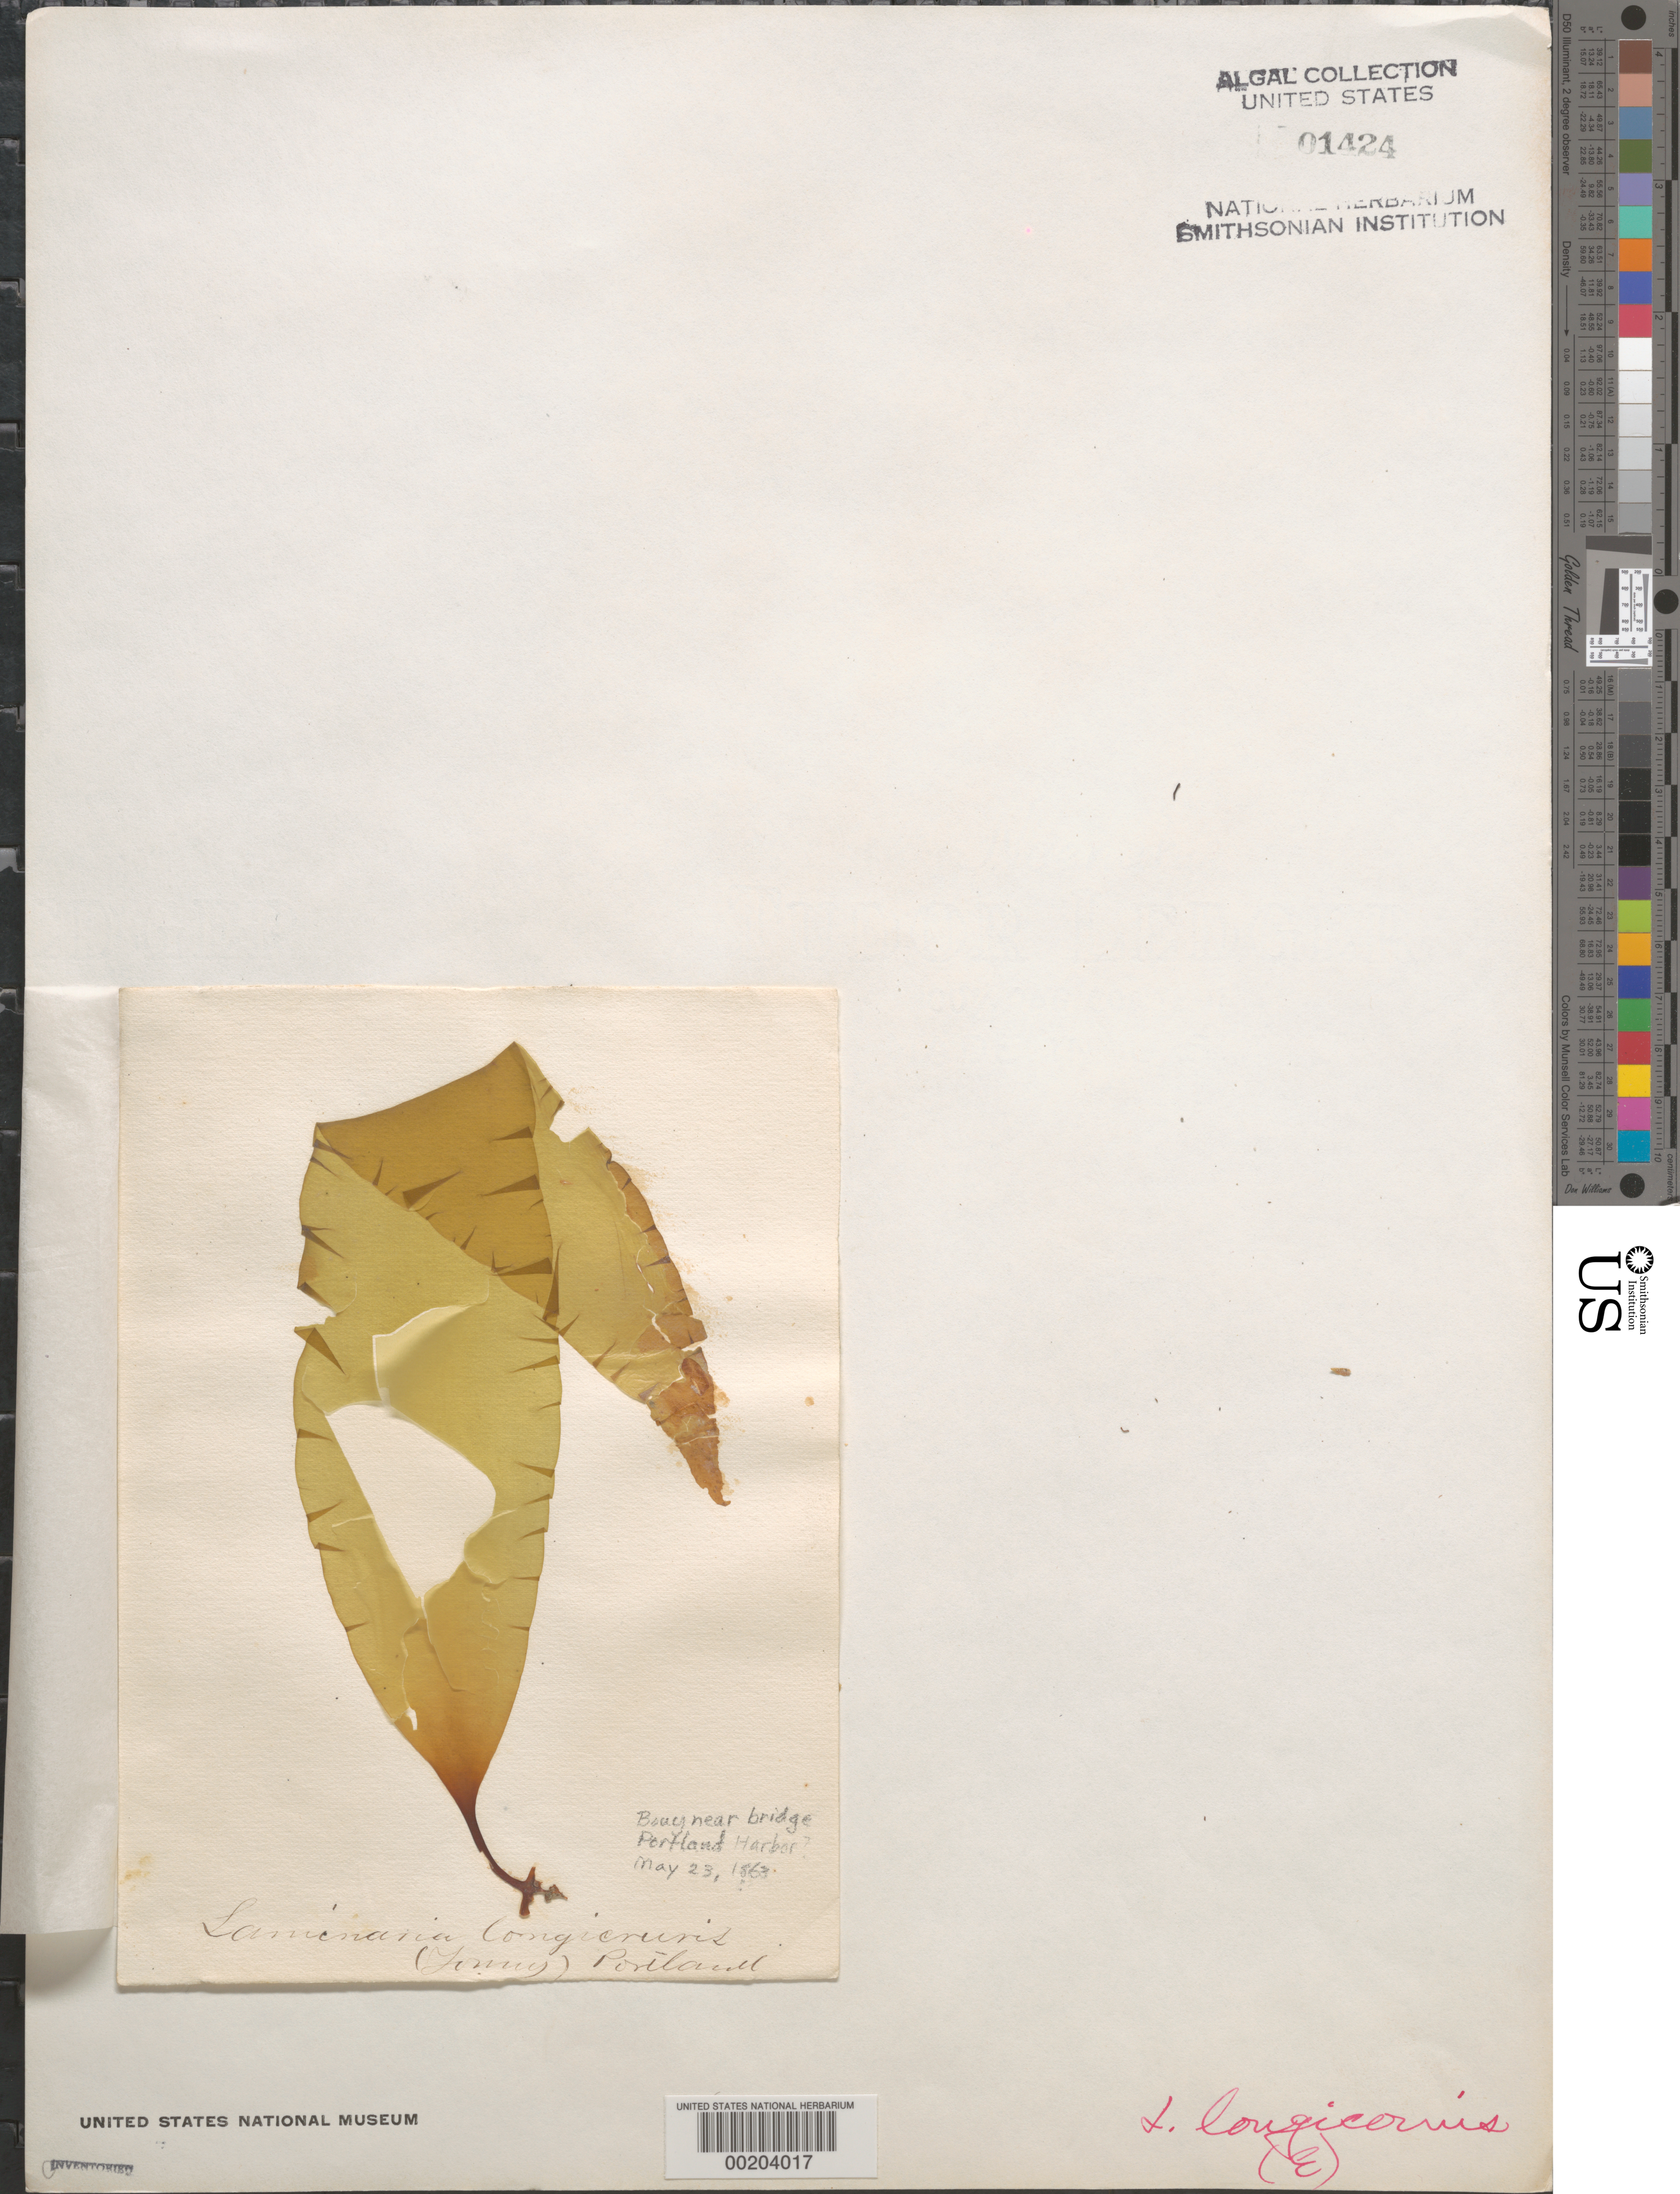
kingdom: Chromista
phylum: Ochrophyta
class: Phaeophyceae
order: Laminariales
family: Laminariaceae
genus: Saccharina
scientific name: Saccharina longicruris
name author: (Bach. Pyl.) Kuntze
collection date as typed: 23 May 1863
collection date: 1863-05-23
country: United States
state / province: Maine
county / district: Cumberland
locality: Portland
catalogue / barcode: US 1424